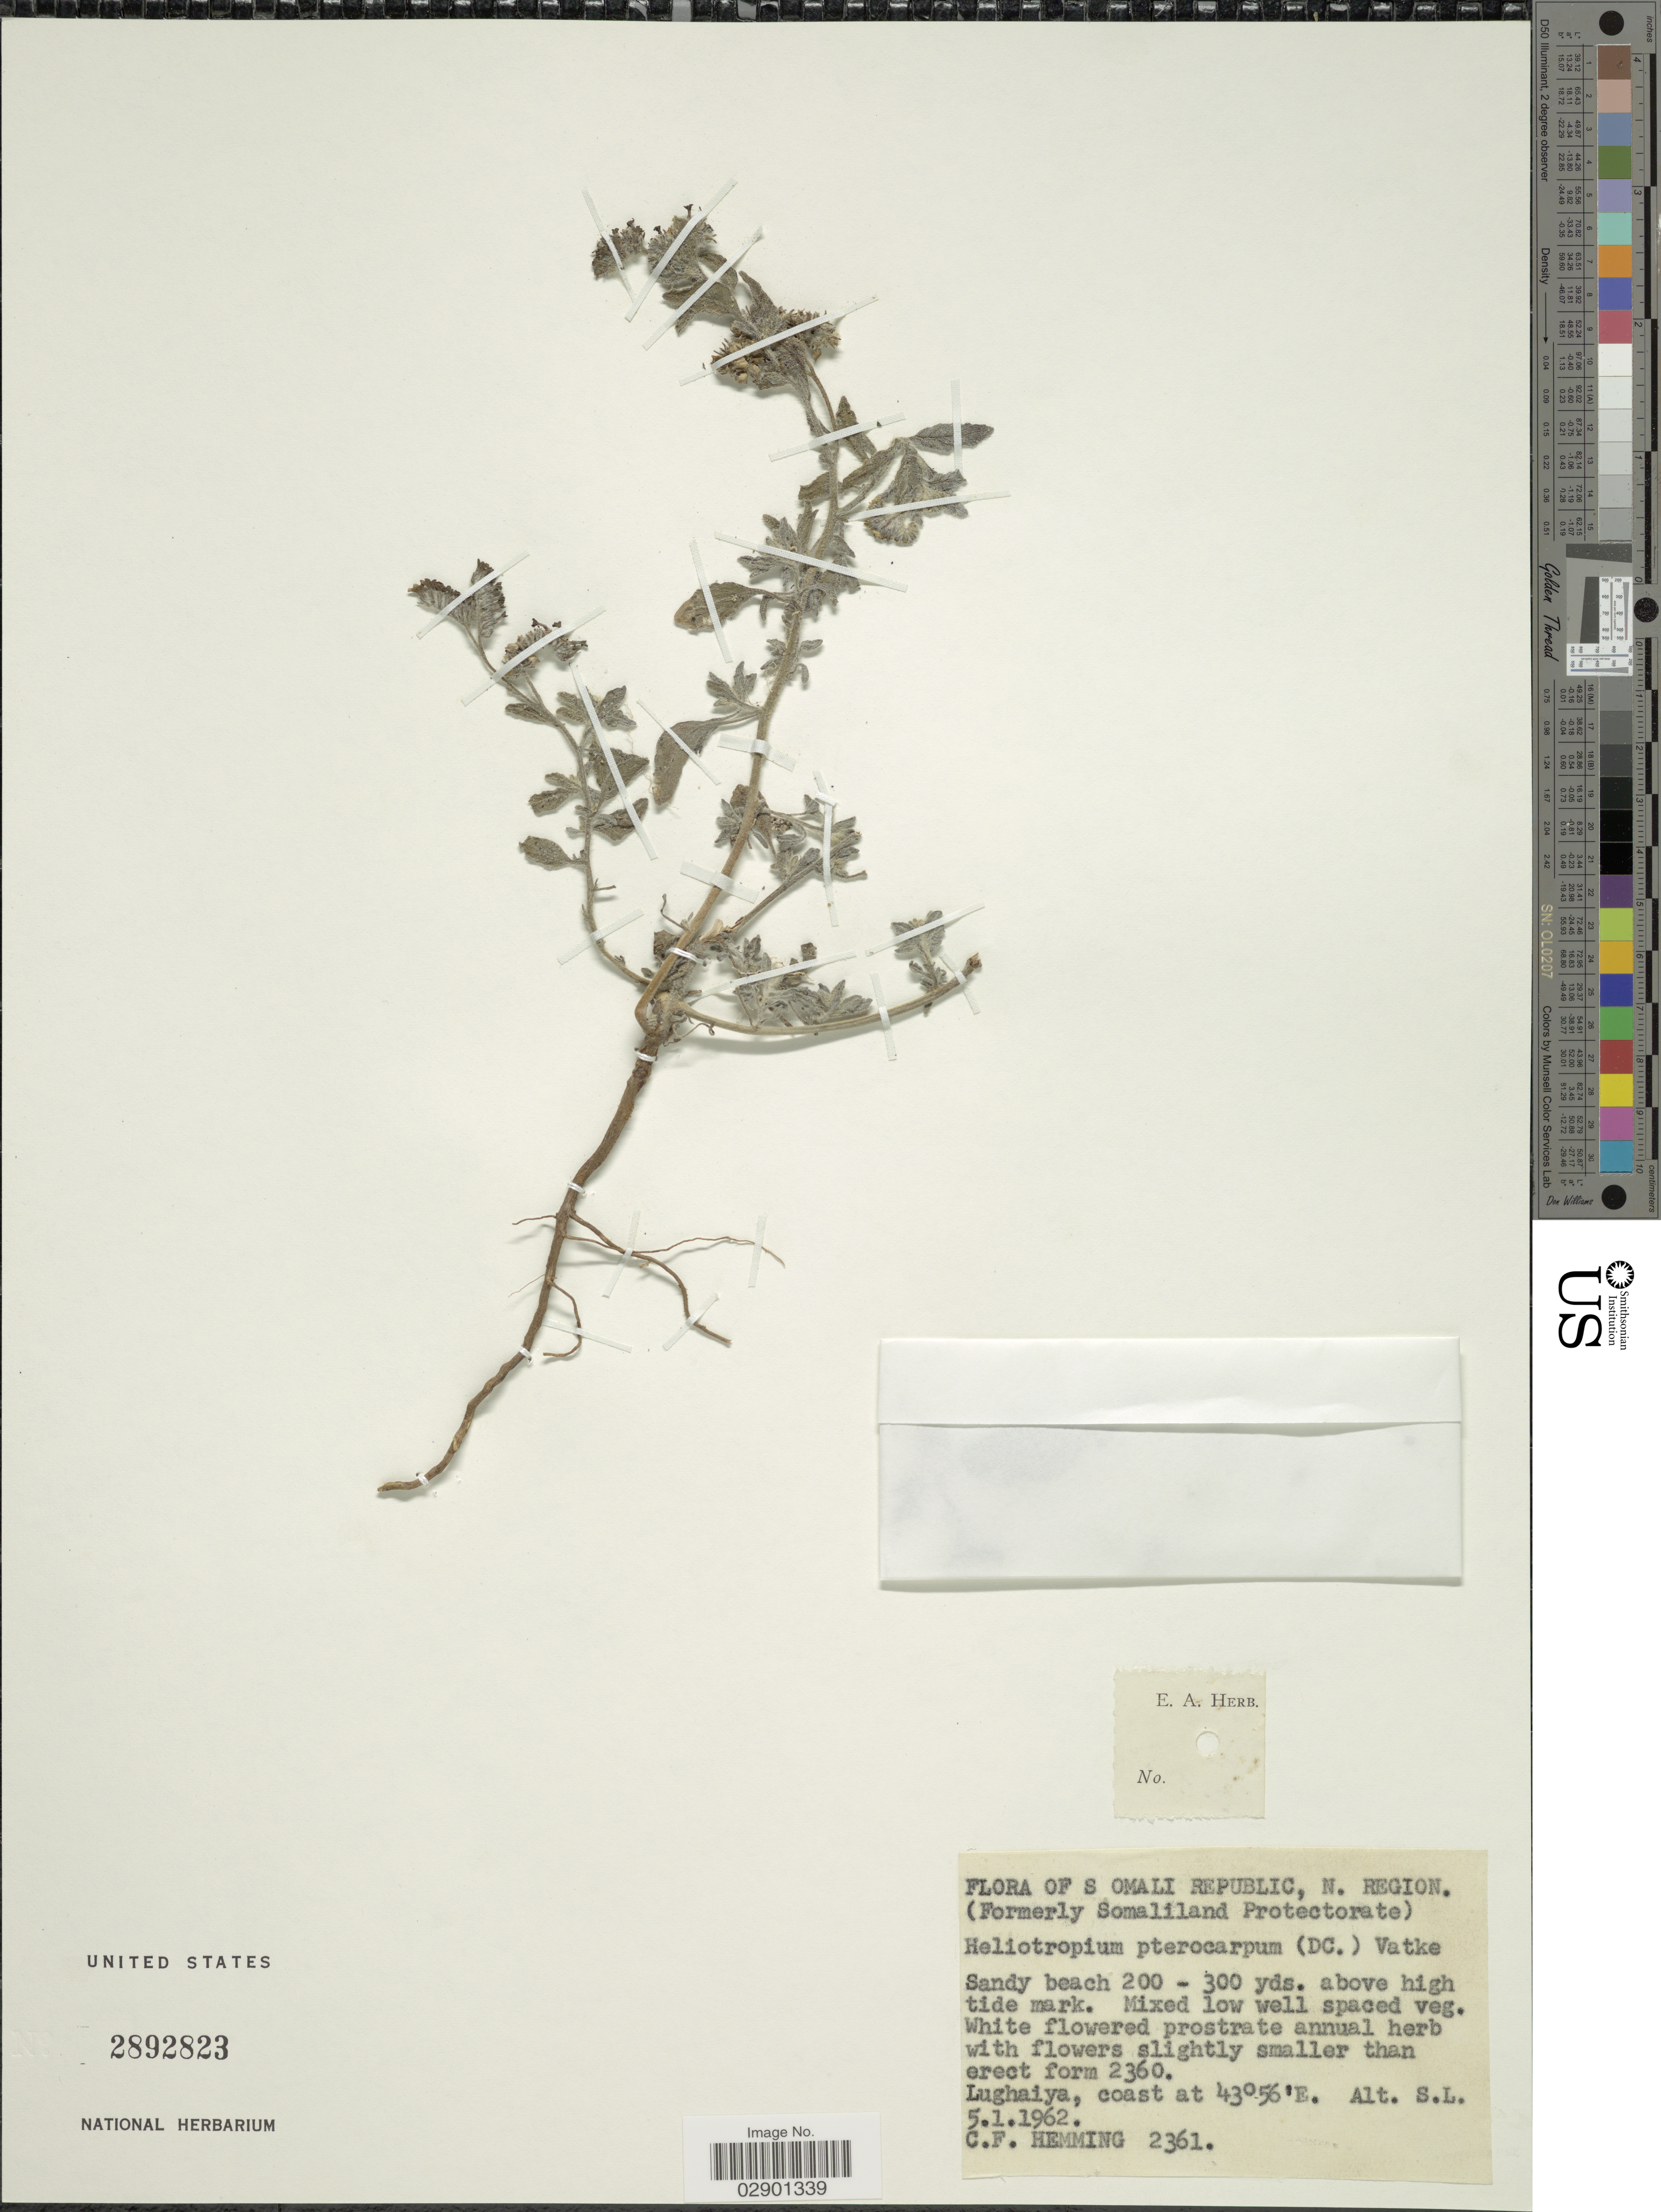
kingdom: Plantae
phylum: Tracheophyta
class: Magnoliopsida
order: Boraginales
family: Heliotropiaceae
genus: Heliotropium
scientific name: Heliotropium pterocarpum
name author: (DC.) Bunge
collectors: C. Hemming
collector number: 2361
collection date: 1962-01-05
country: Somalia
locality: Somali Republic, N. Region. (Formerly Somaliland Protectorate). Sandy beach 200 - 300 yds. above high tide mark. Lughaiya.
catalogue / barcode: US 2892823